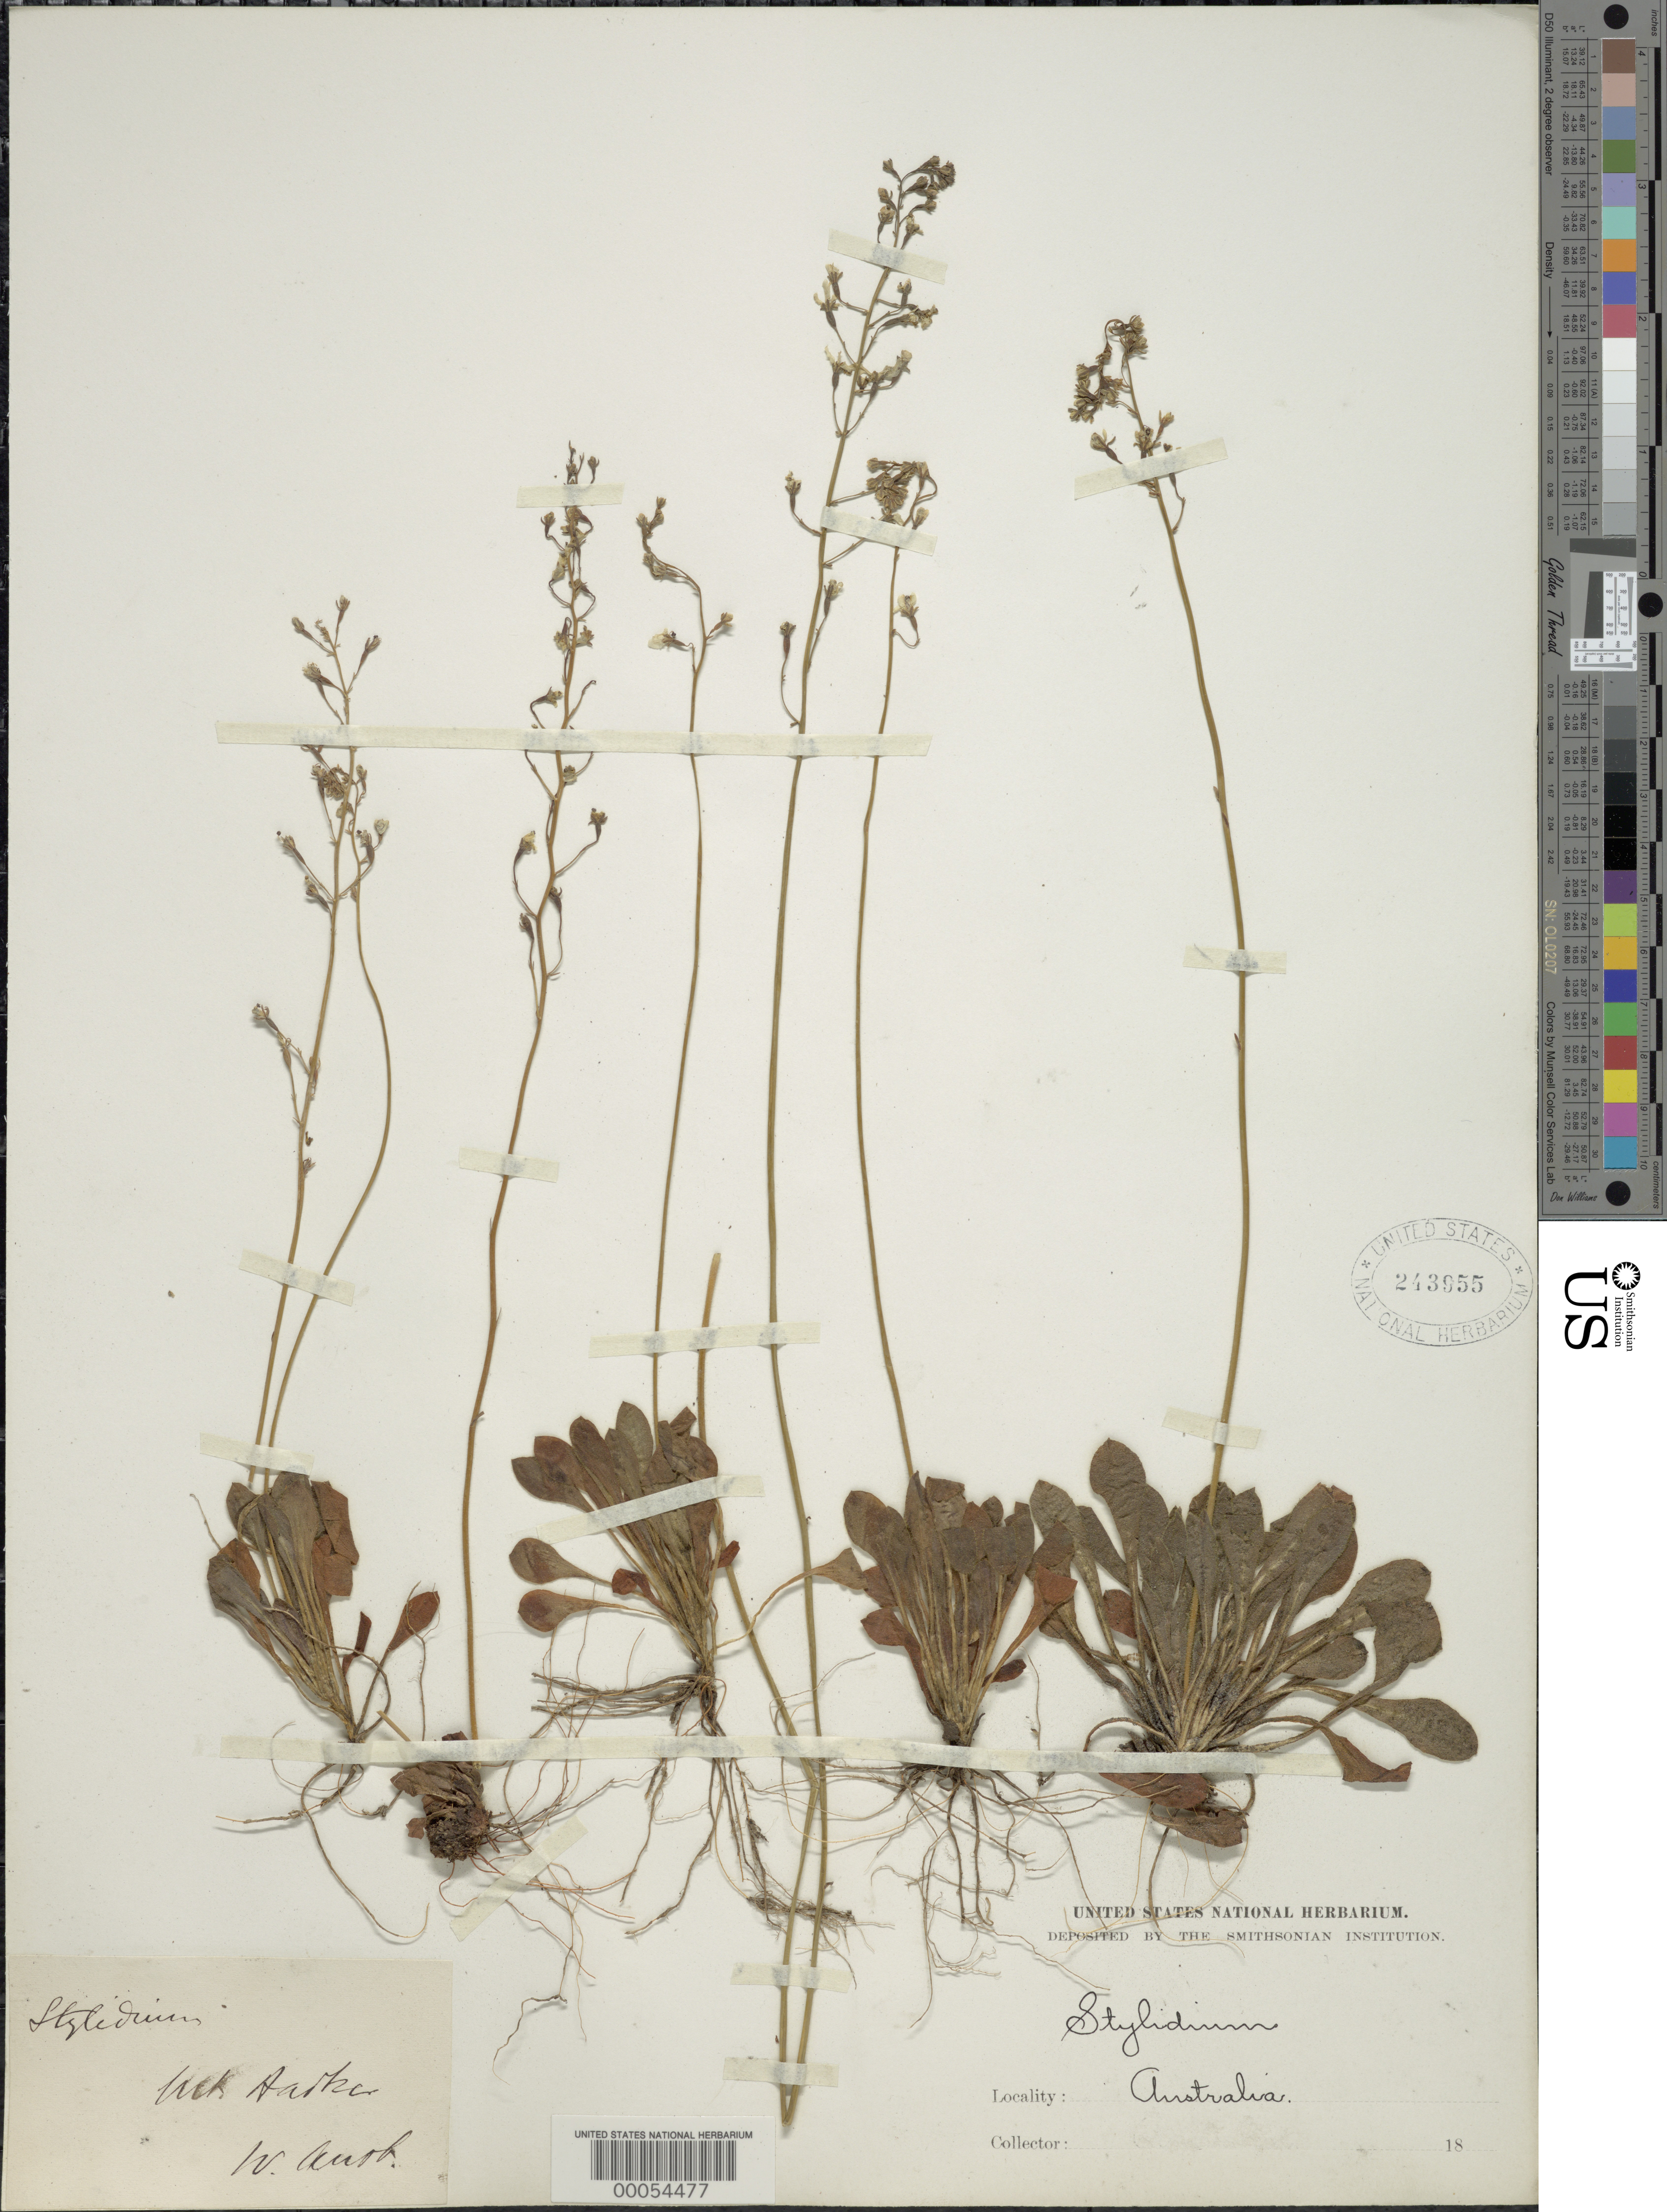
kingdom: Plantae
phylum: Tracheophyta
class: Magnoliopsida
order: Asterales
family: Stylidiaceae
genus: Stylidium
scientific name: Stylidium sp.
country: Australia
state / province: Western Australia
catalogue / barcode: US 243955